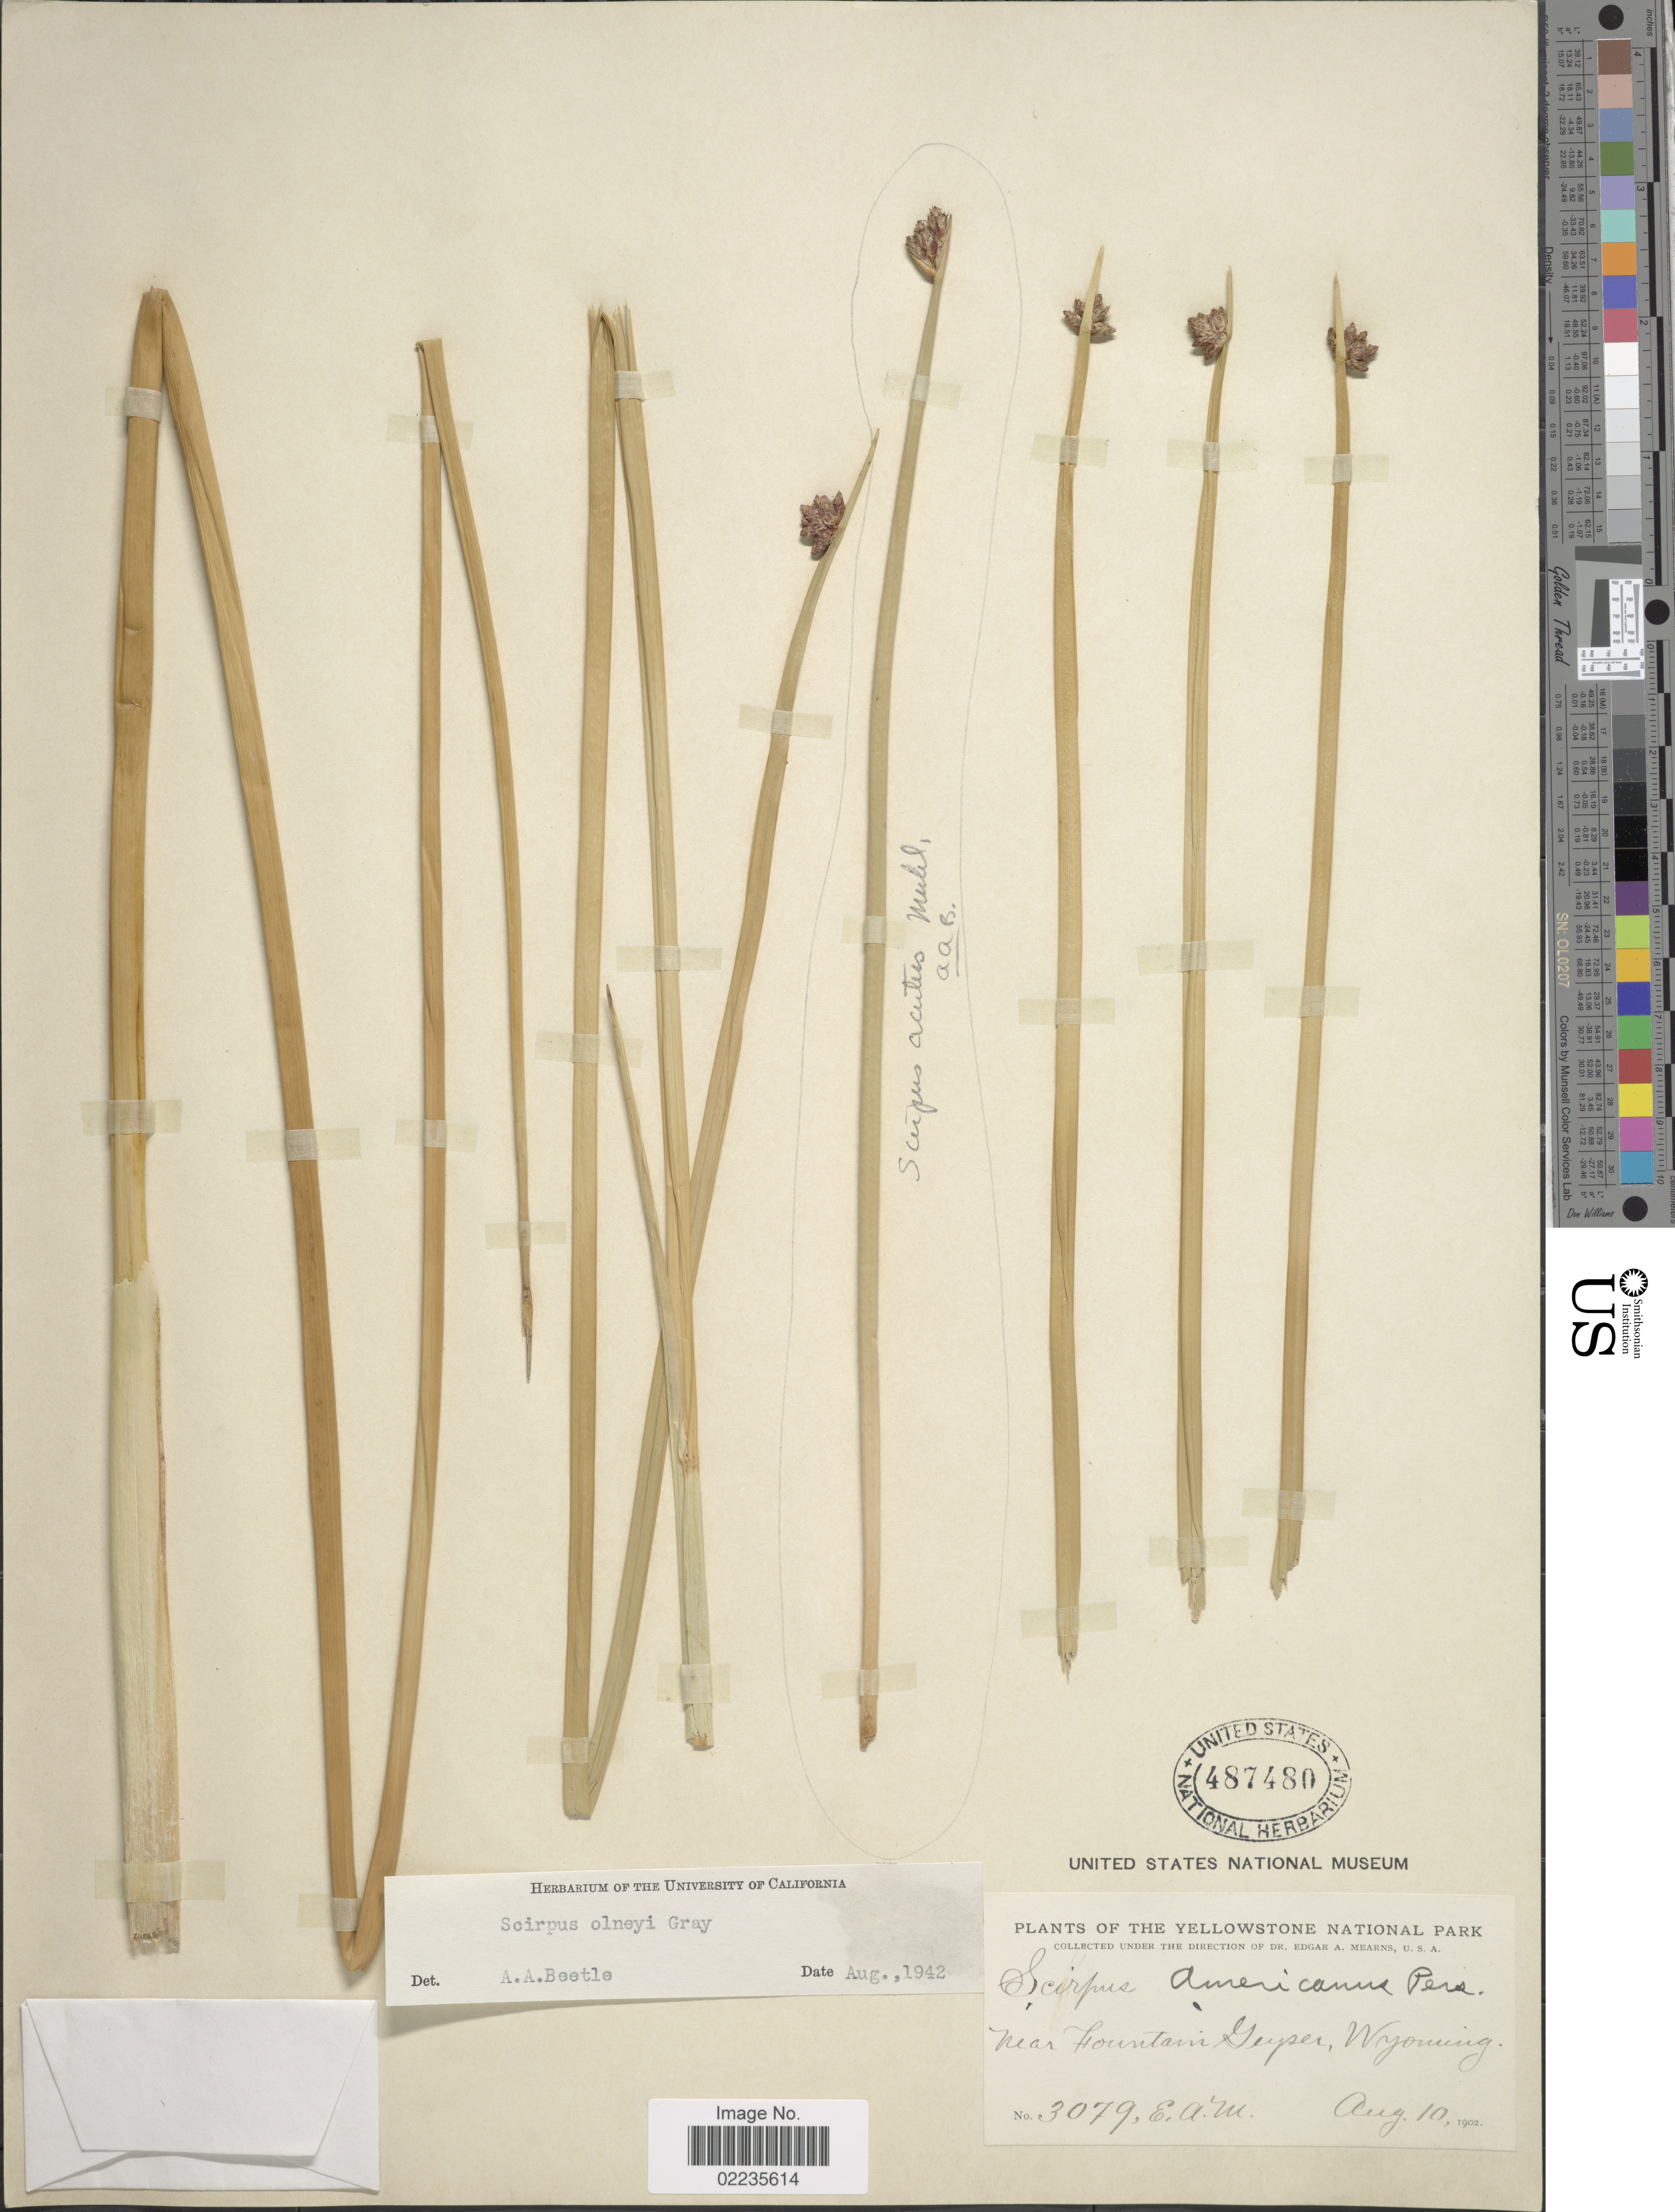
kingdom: Plantae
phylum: Tracheophyta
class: Liliopsida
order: Poales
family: Cyperaceae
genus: Schoenoplectus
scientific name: Schoenoplectus americanus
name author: (Pers.) Volkart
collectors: E. A. Mearns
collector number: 3079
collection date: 1902-08-10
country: United States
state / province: Wyoming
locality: The Yellowstone National Park, near Fountain Geyser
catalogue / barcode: US 487480